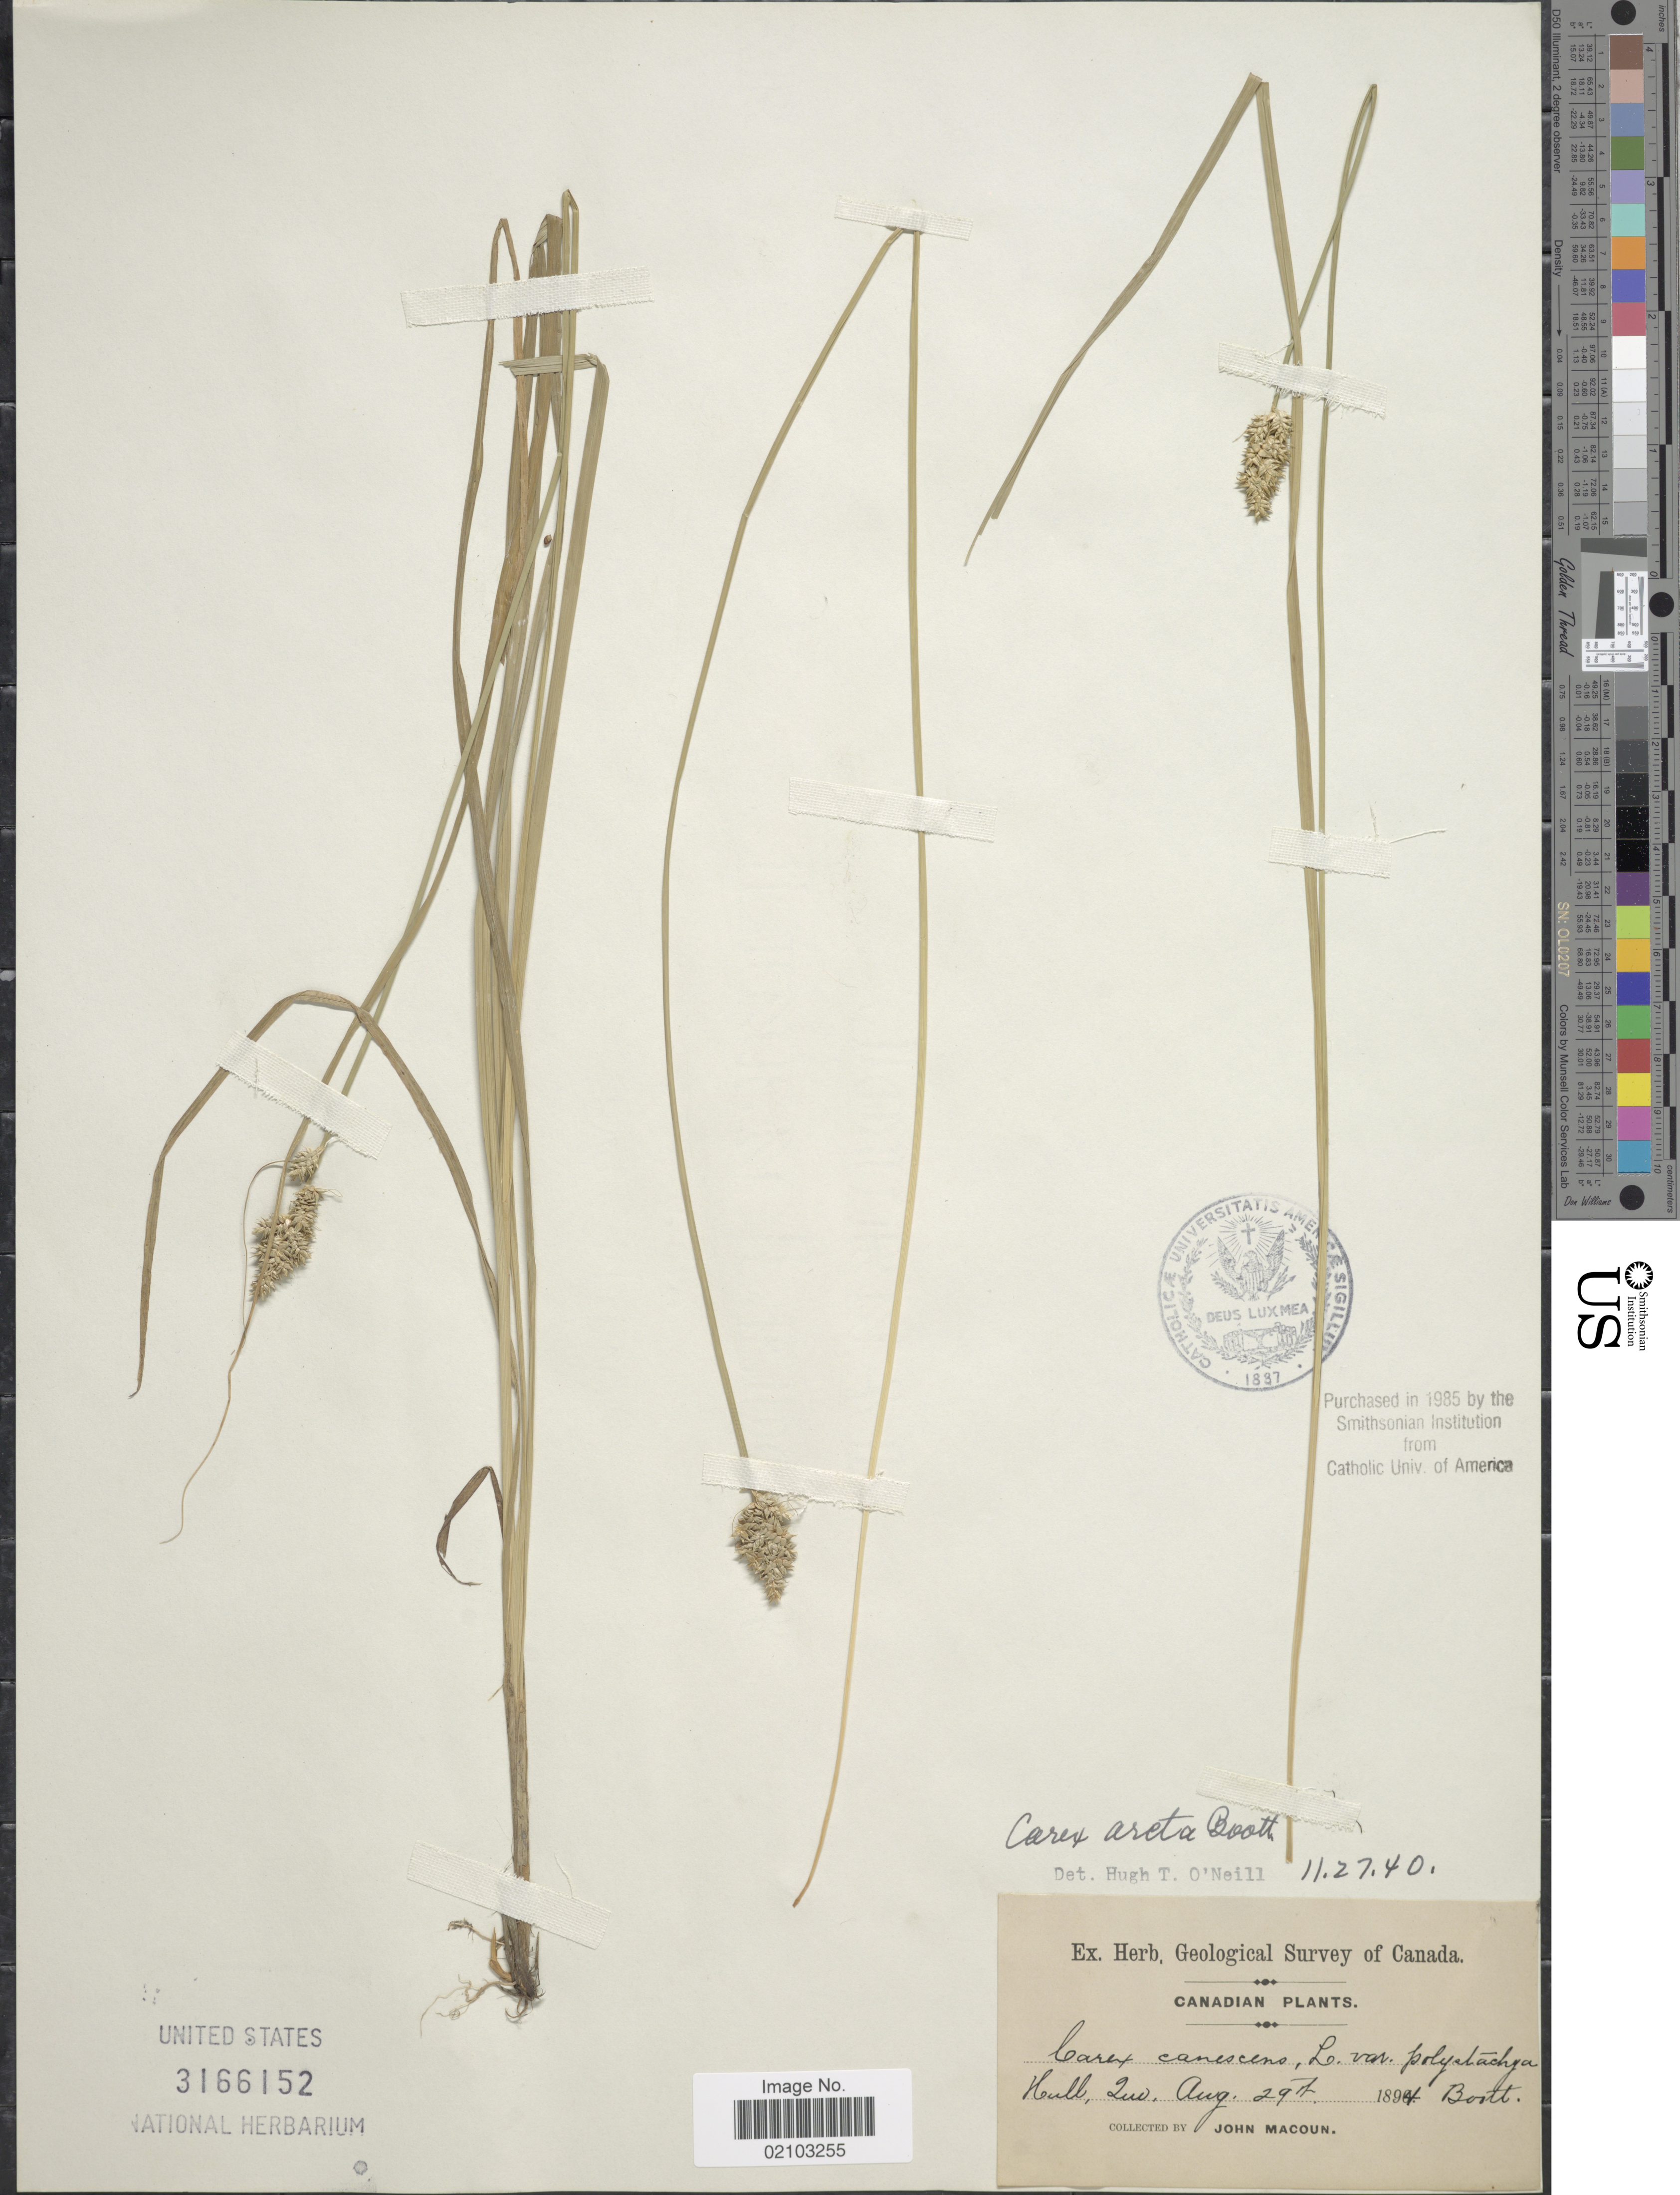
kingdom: Plantae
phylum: Tracheophyta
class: Liliopsida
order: Poales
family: Cyperaceae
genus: Carex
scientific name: Carex arcta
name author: Boott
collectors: J. Macoun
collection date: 1894-08-29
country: Canada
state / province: Quebec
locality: Hull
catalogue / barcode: US 3166152